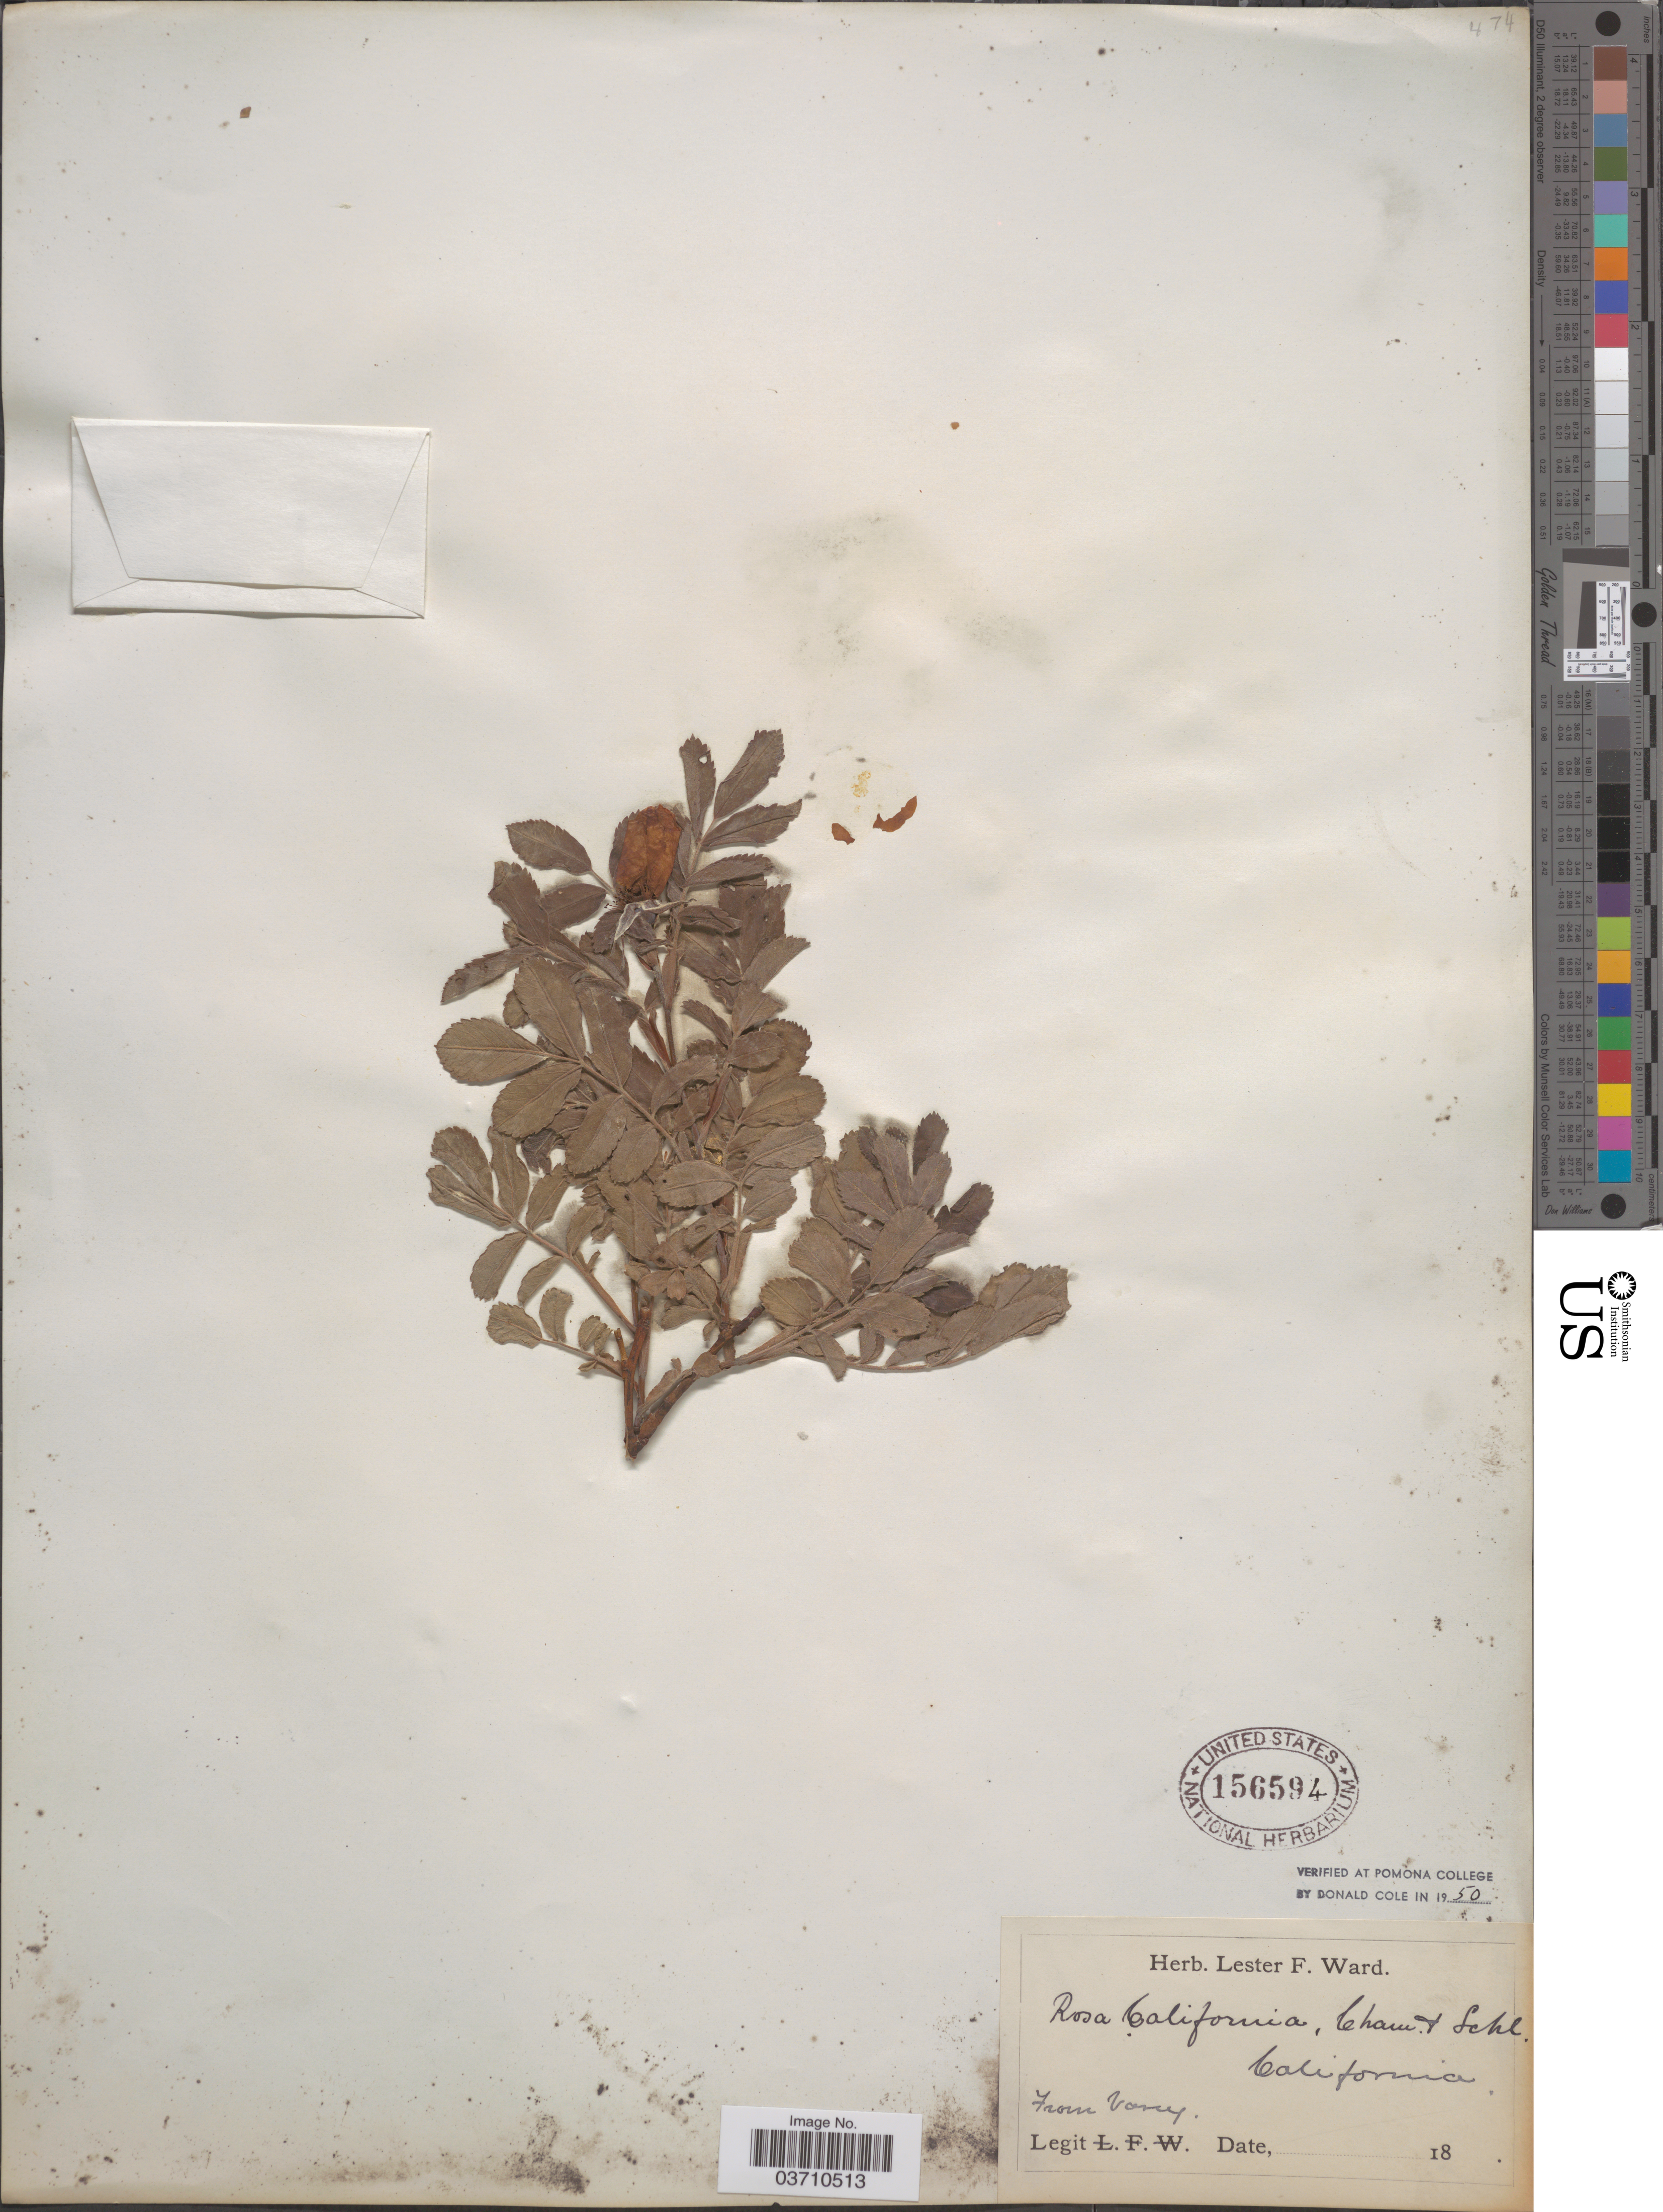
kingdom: Plantae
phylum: Tracheophyta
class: Magnoliopsida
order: Rosales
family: Rosaceae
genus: Rosa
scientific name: Rosa californica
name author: Cham. & Schltdl.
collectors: Vasey, --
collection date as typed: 18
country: United States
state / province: California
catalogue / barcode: US 156594